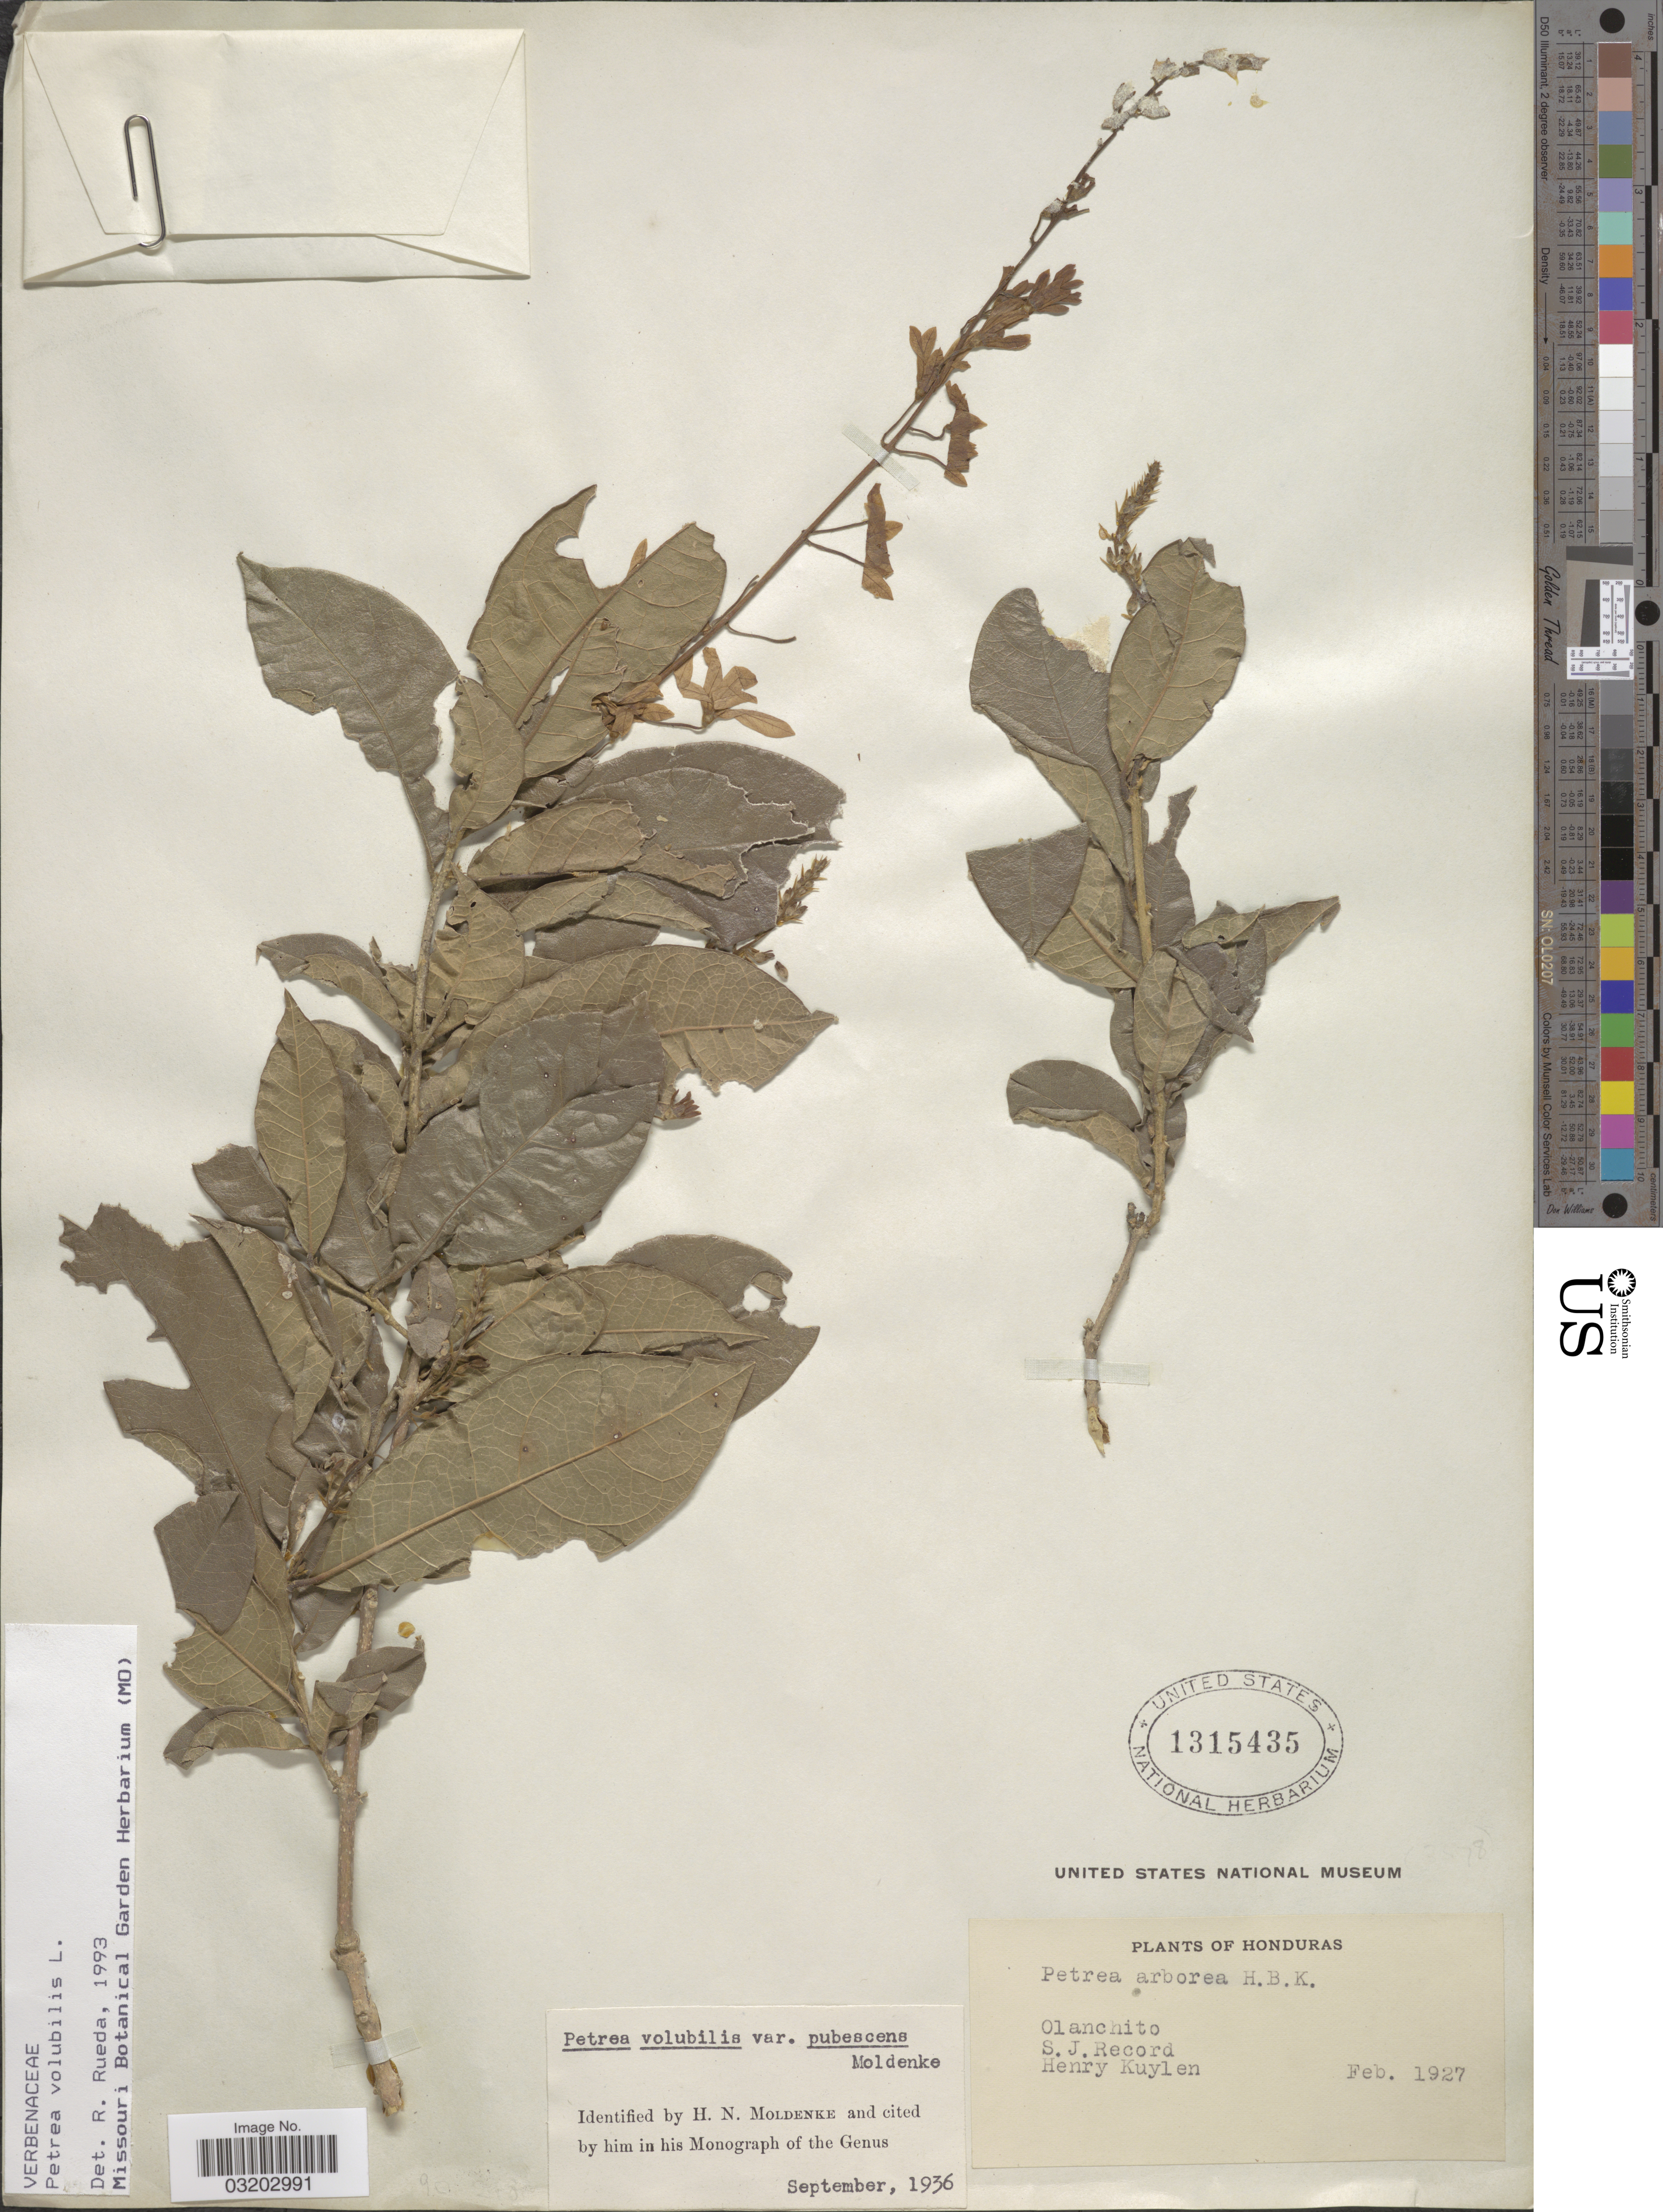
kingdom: Plantae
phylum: Tracheophyta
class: Magnoliopsida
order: Lamiales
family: Verbenaceae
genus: Petrea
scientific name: Petrea volubilis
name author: L.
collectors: S. J. Record & H. Kuylen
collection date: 1927-02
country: Honduras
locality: Olanchito.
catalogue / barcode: US 1315435